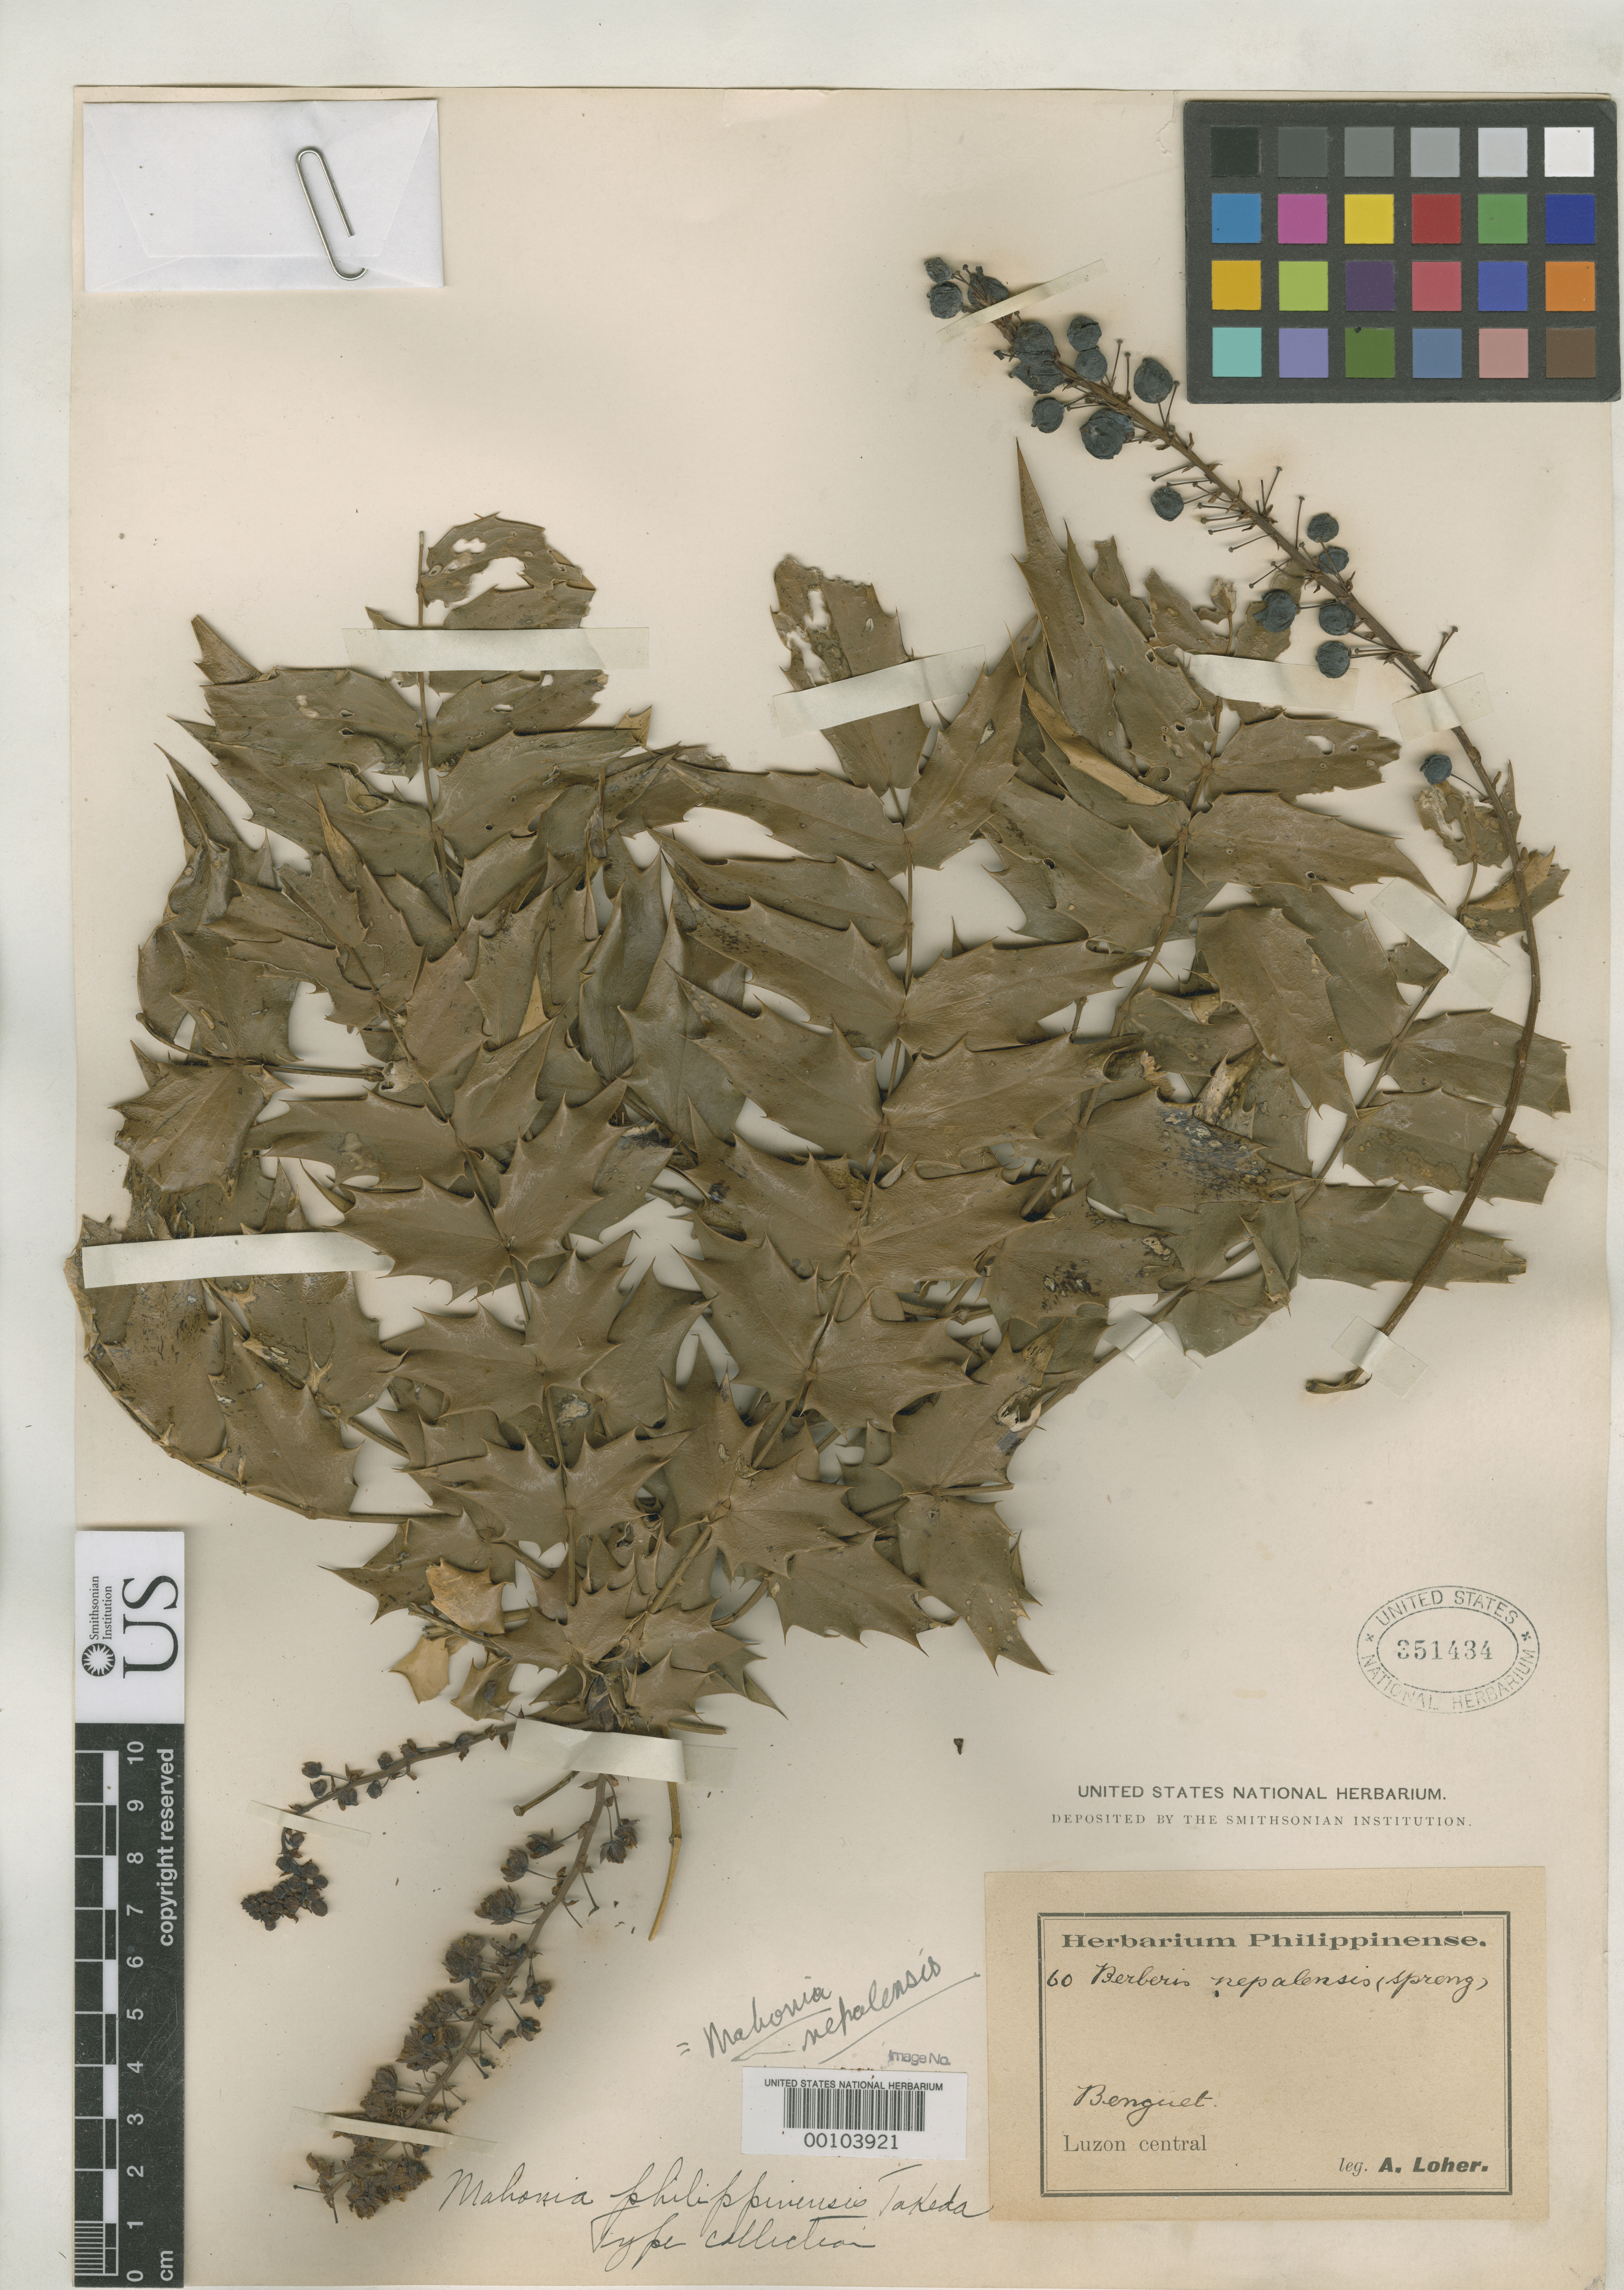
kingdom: Plantae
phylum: Tracheophyta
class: Magnoliopsida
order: Ranunculales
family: Berberidaceae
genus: Mahonia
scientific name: Mahonia philippinensis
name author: Takeda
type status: Type Collection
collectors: A. Loher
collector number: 60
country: Philippines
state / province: Cordillera (Administrative Region)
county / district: Benguet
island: Luzon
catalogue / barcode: US 351434